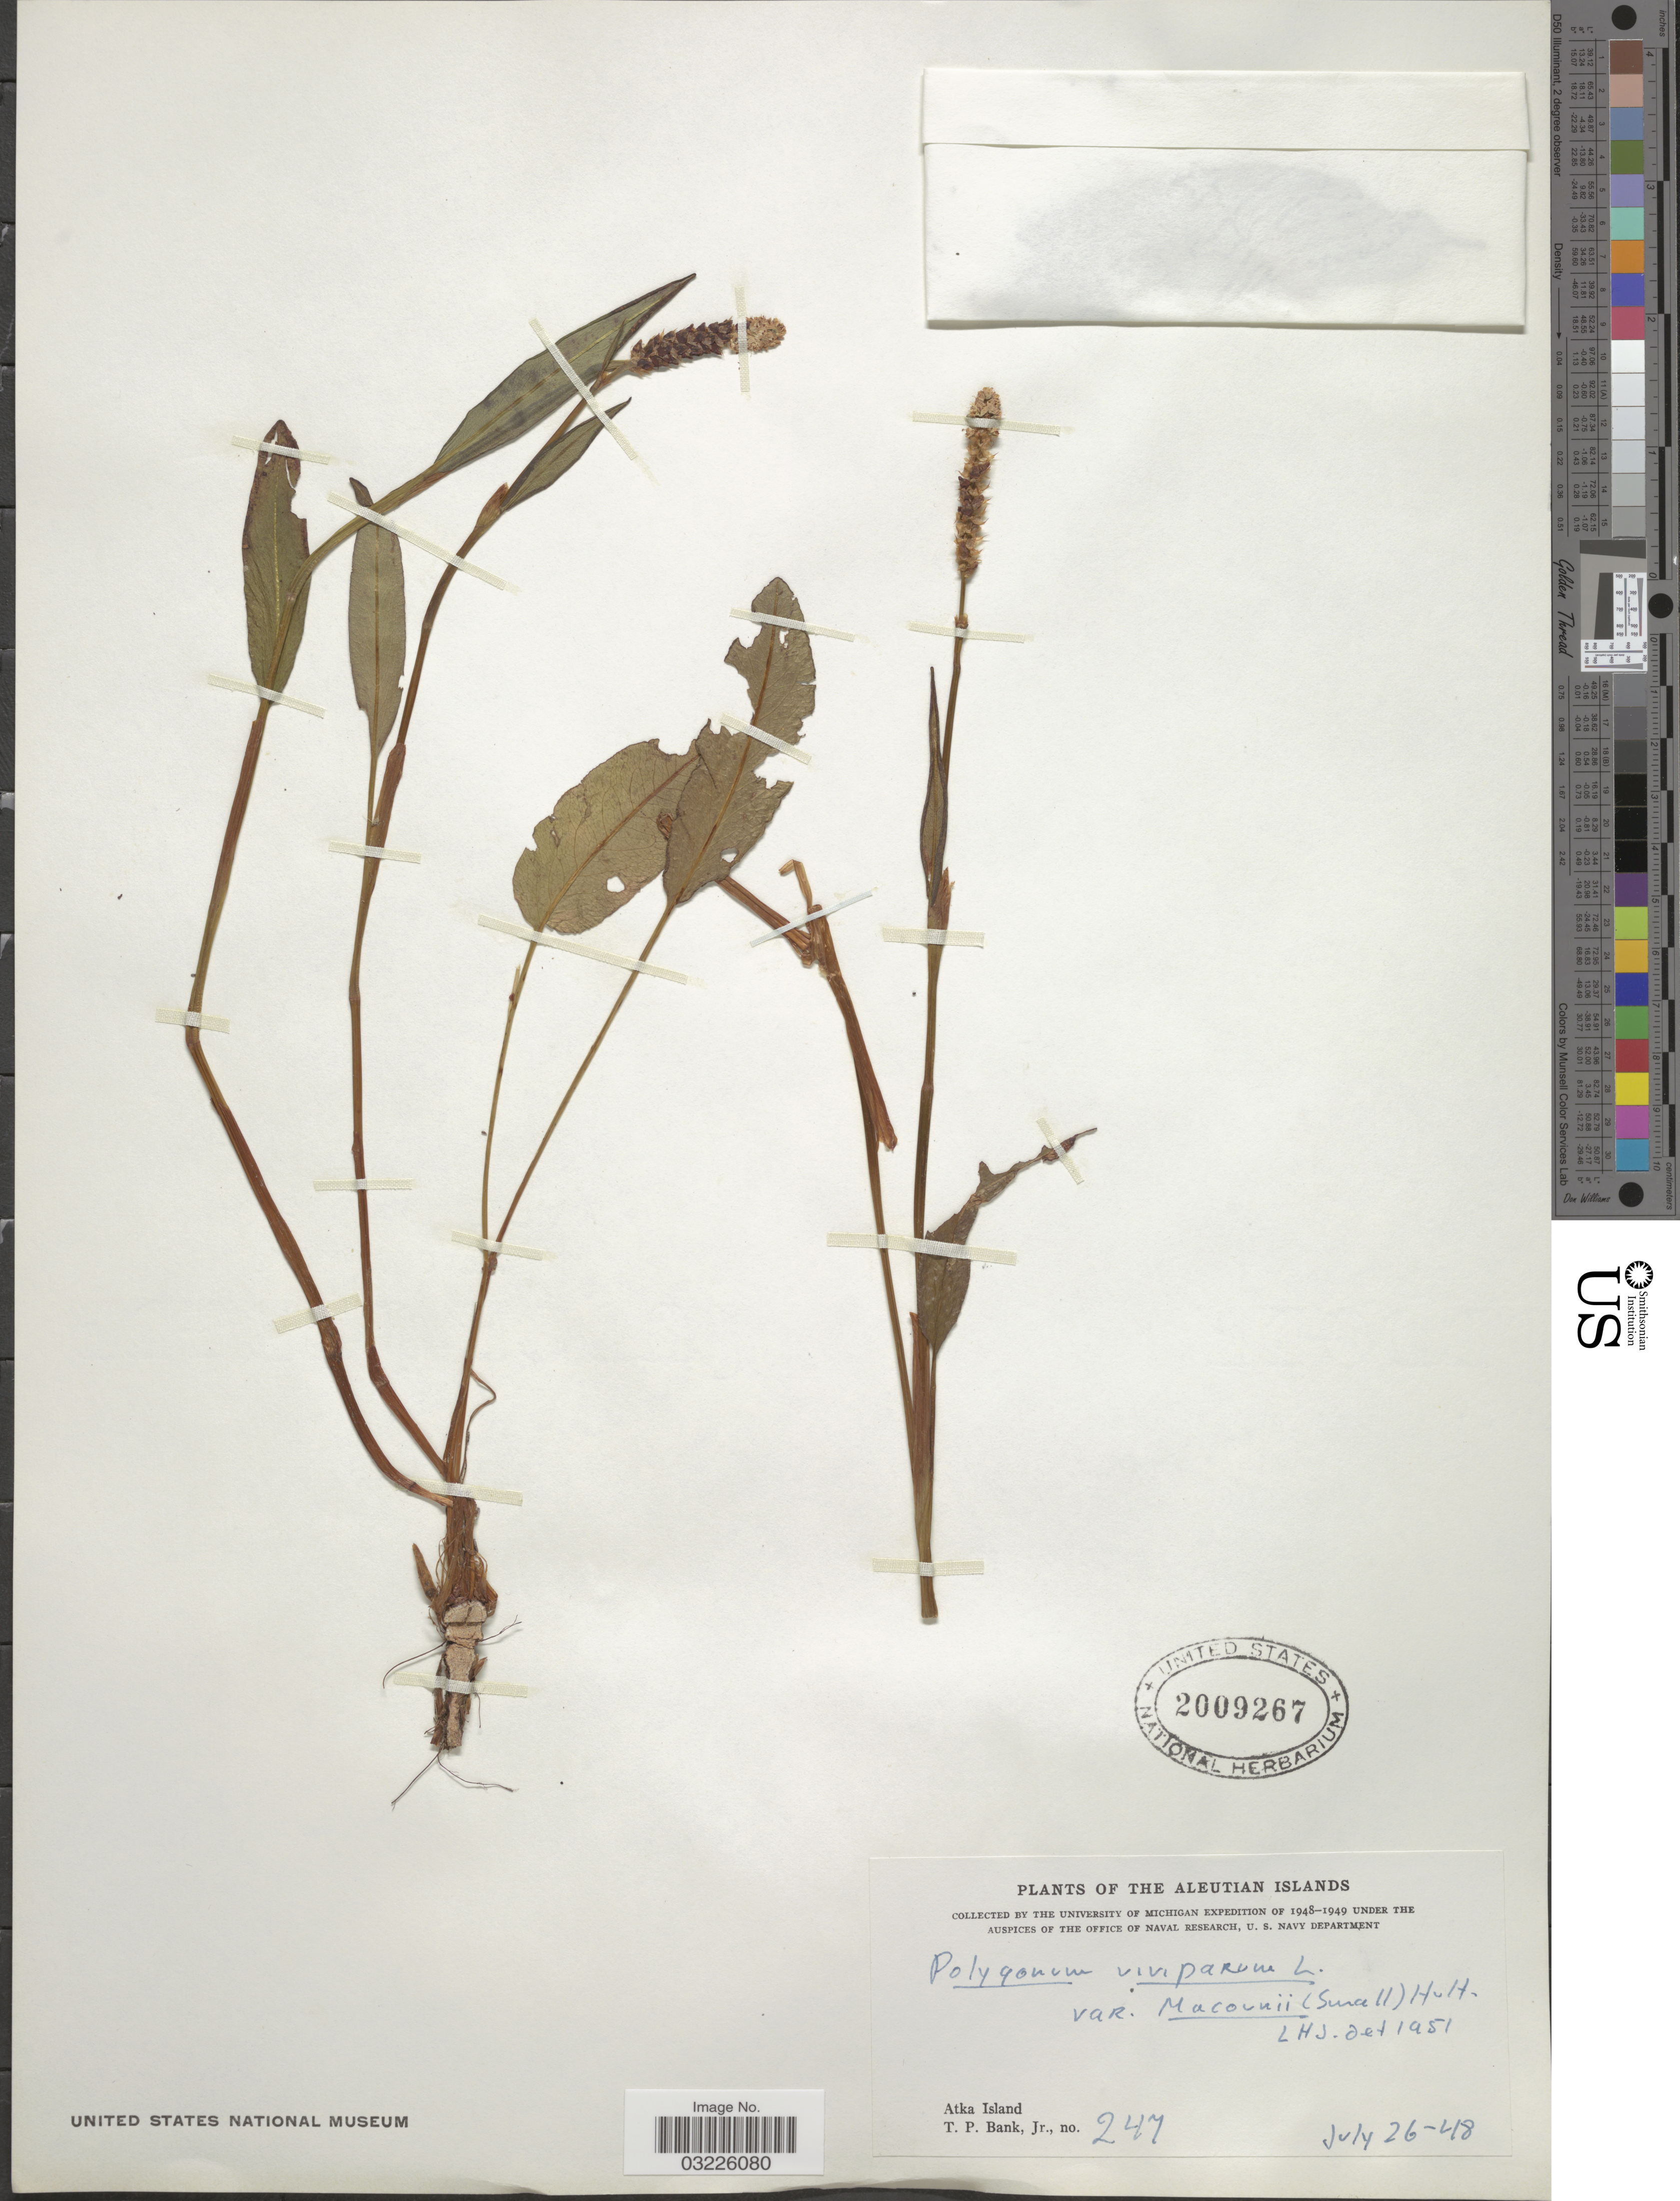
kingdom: Plantae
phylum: Tracheophyta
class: Magnoliopsida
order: Caryophyllales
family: Polygonaceae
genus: Bistorta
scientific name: Bistorta vivipara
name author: (L.) Delarbre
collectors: T. Bank Jr.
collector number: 247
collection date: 1948-07-26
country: United States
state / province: Alaska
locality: Aleutian Islands. Atka Island.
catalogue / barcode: US 2009267